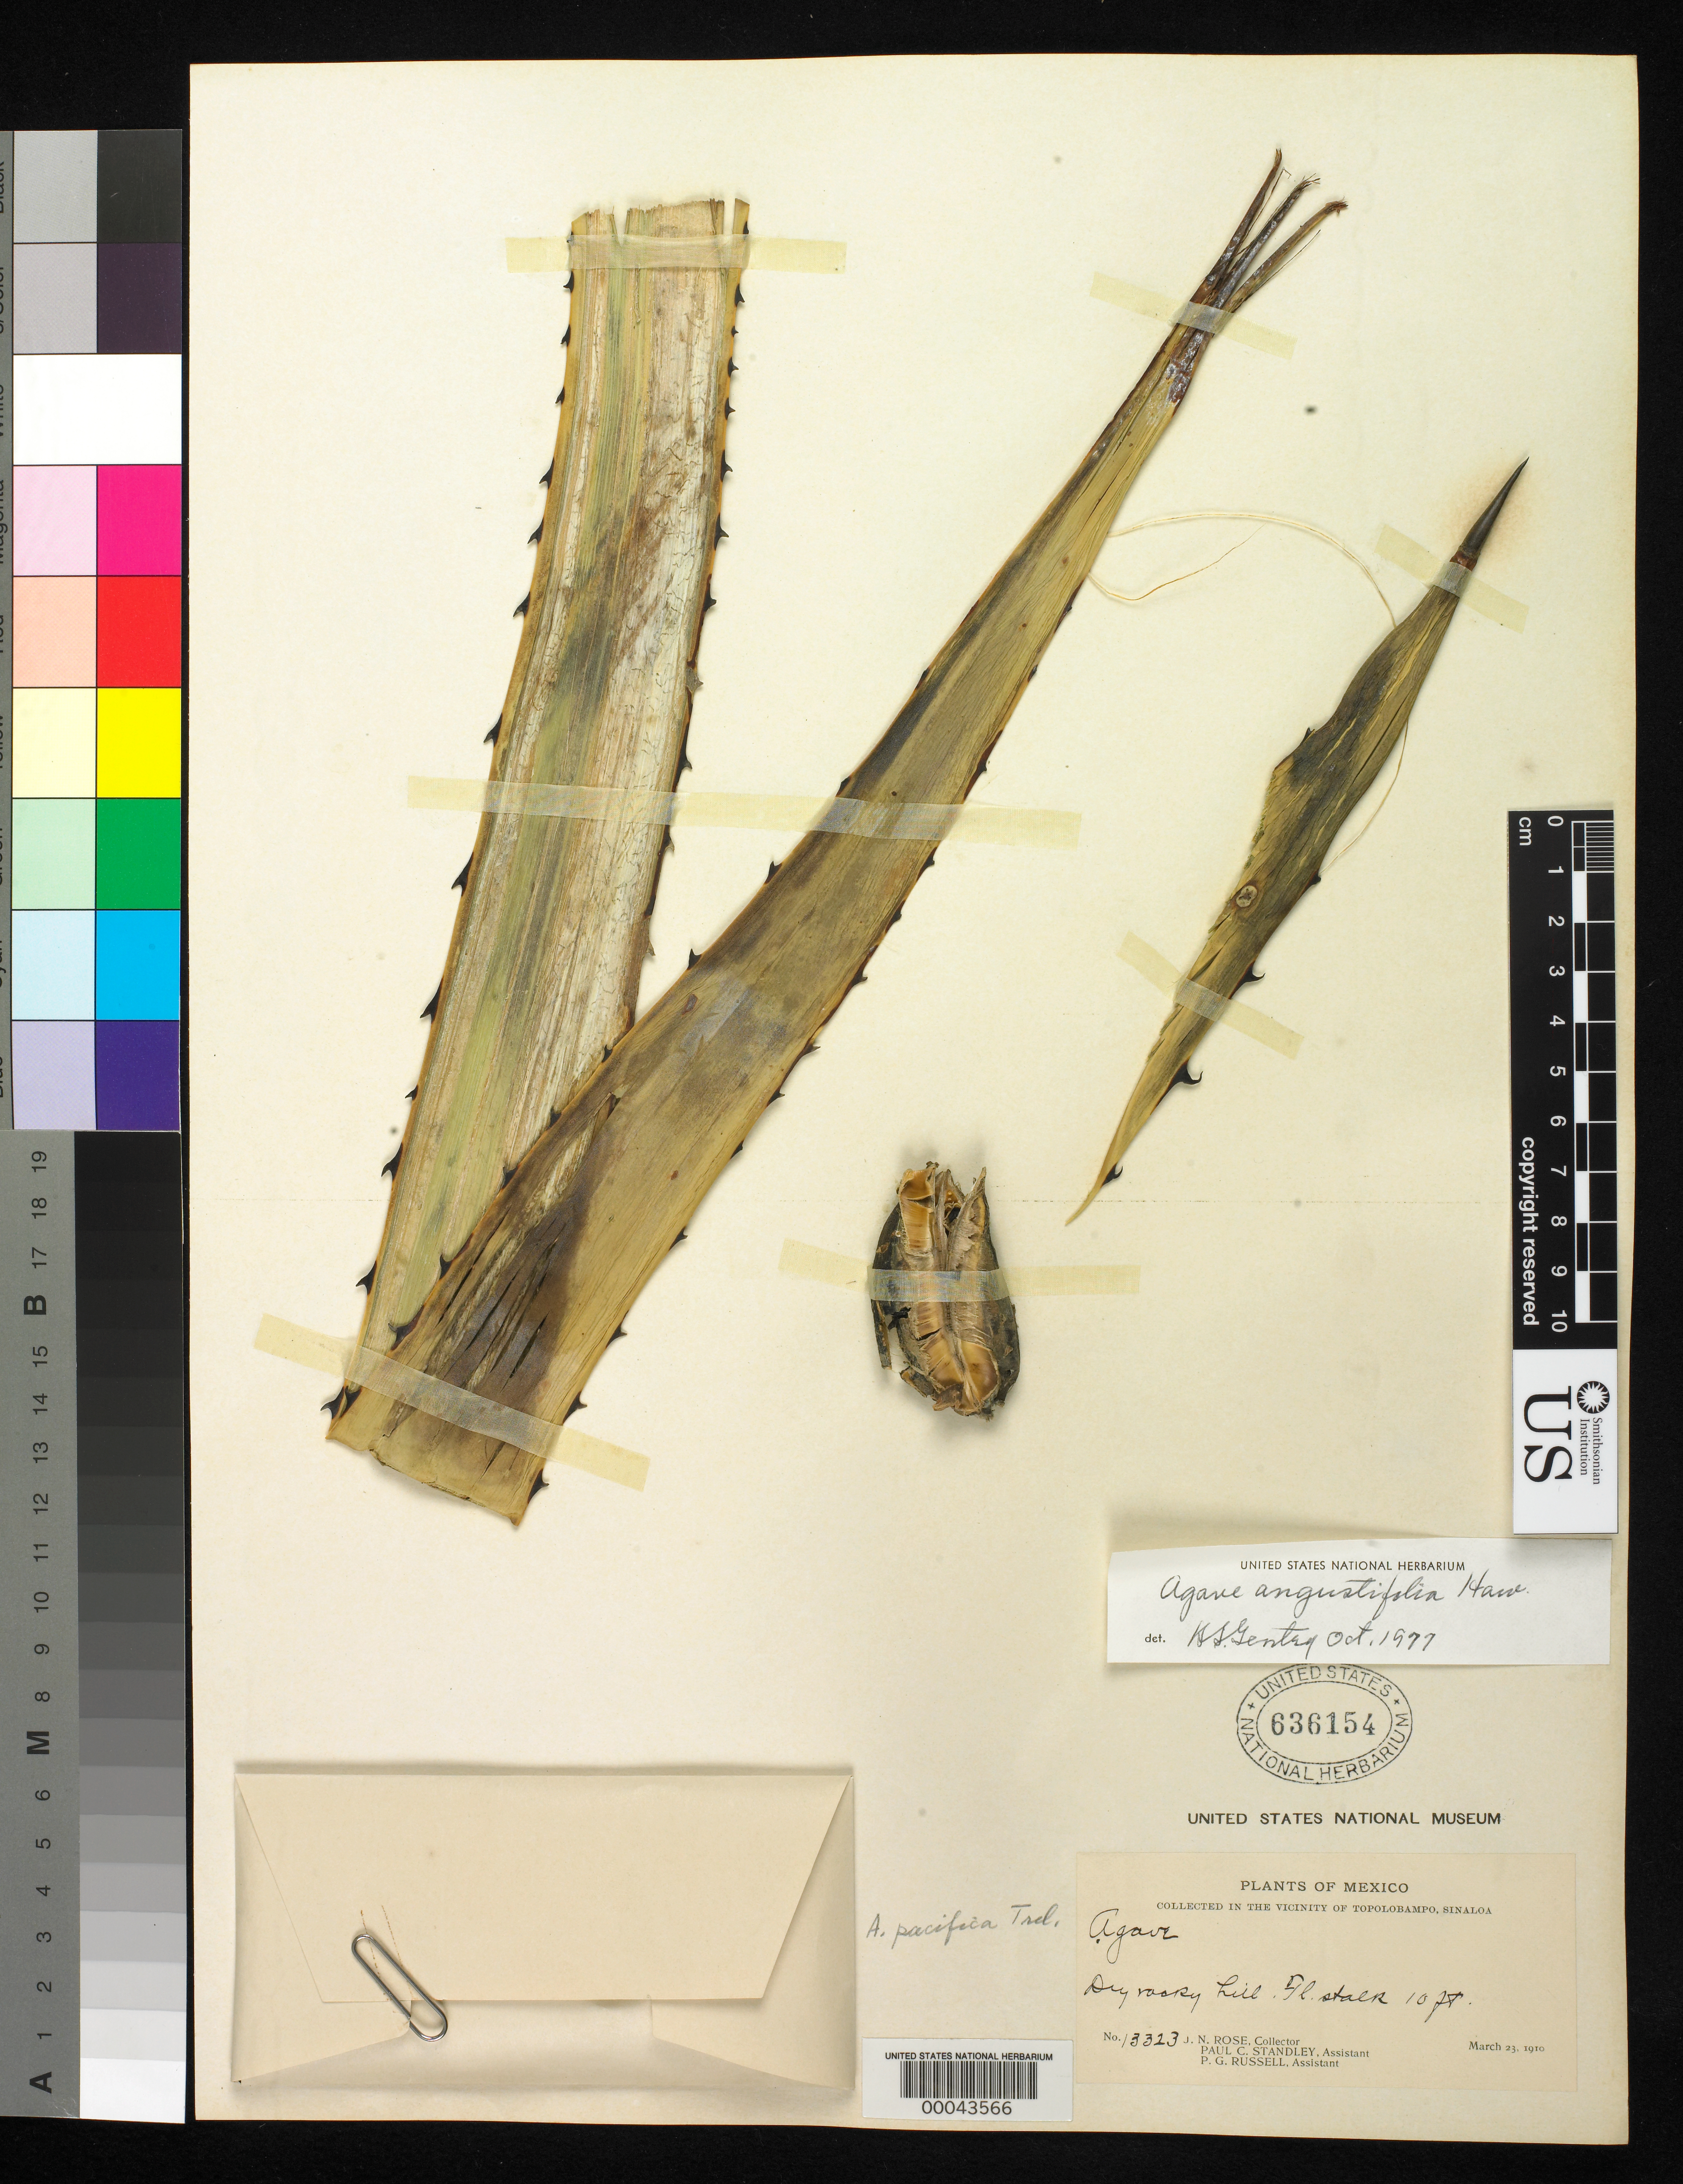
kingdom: Plantae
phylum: Tracheophyta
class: Liliopsida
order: Asparagales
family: Asparagaceae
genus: Agave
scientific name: Agave angustifolia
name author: Haw.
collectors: J. N. Rose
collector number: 13323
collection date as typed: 23 Mar 1910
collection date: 1910-03-23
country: Mexico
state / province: Sinaloa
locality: In the vicinity of topolobampo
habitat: Dry rocky hill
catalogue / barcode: US 636154